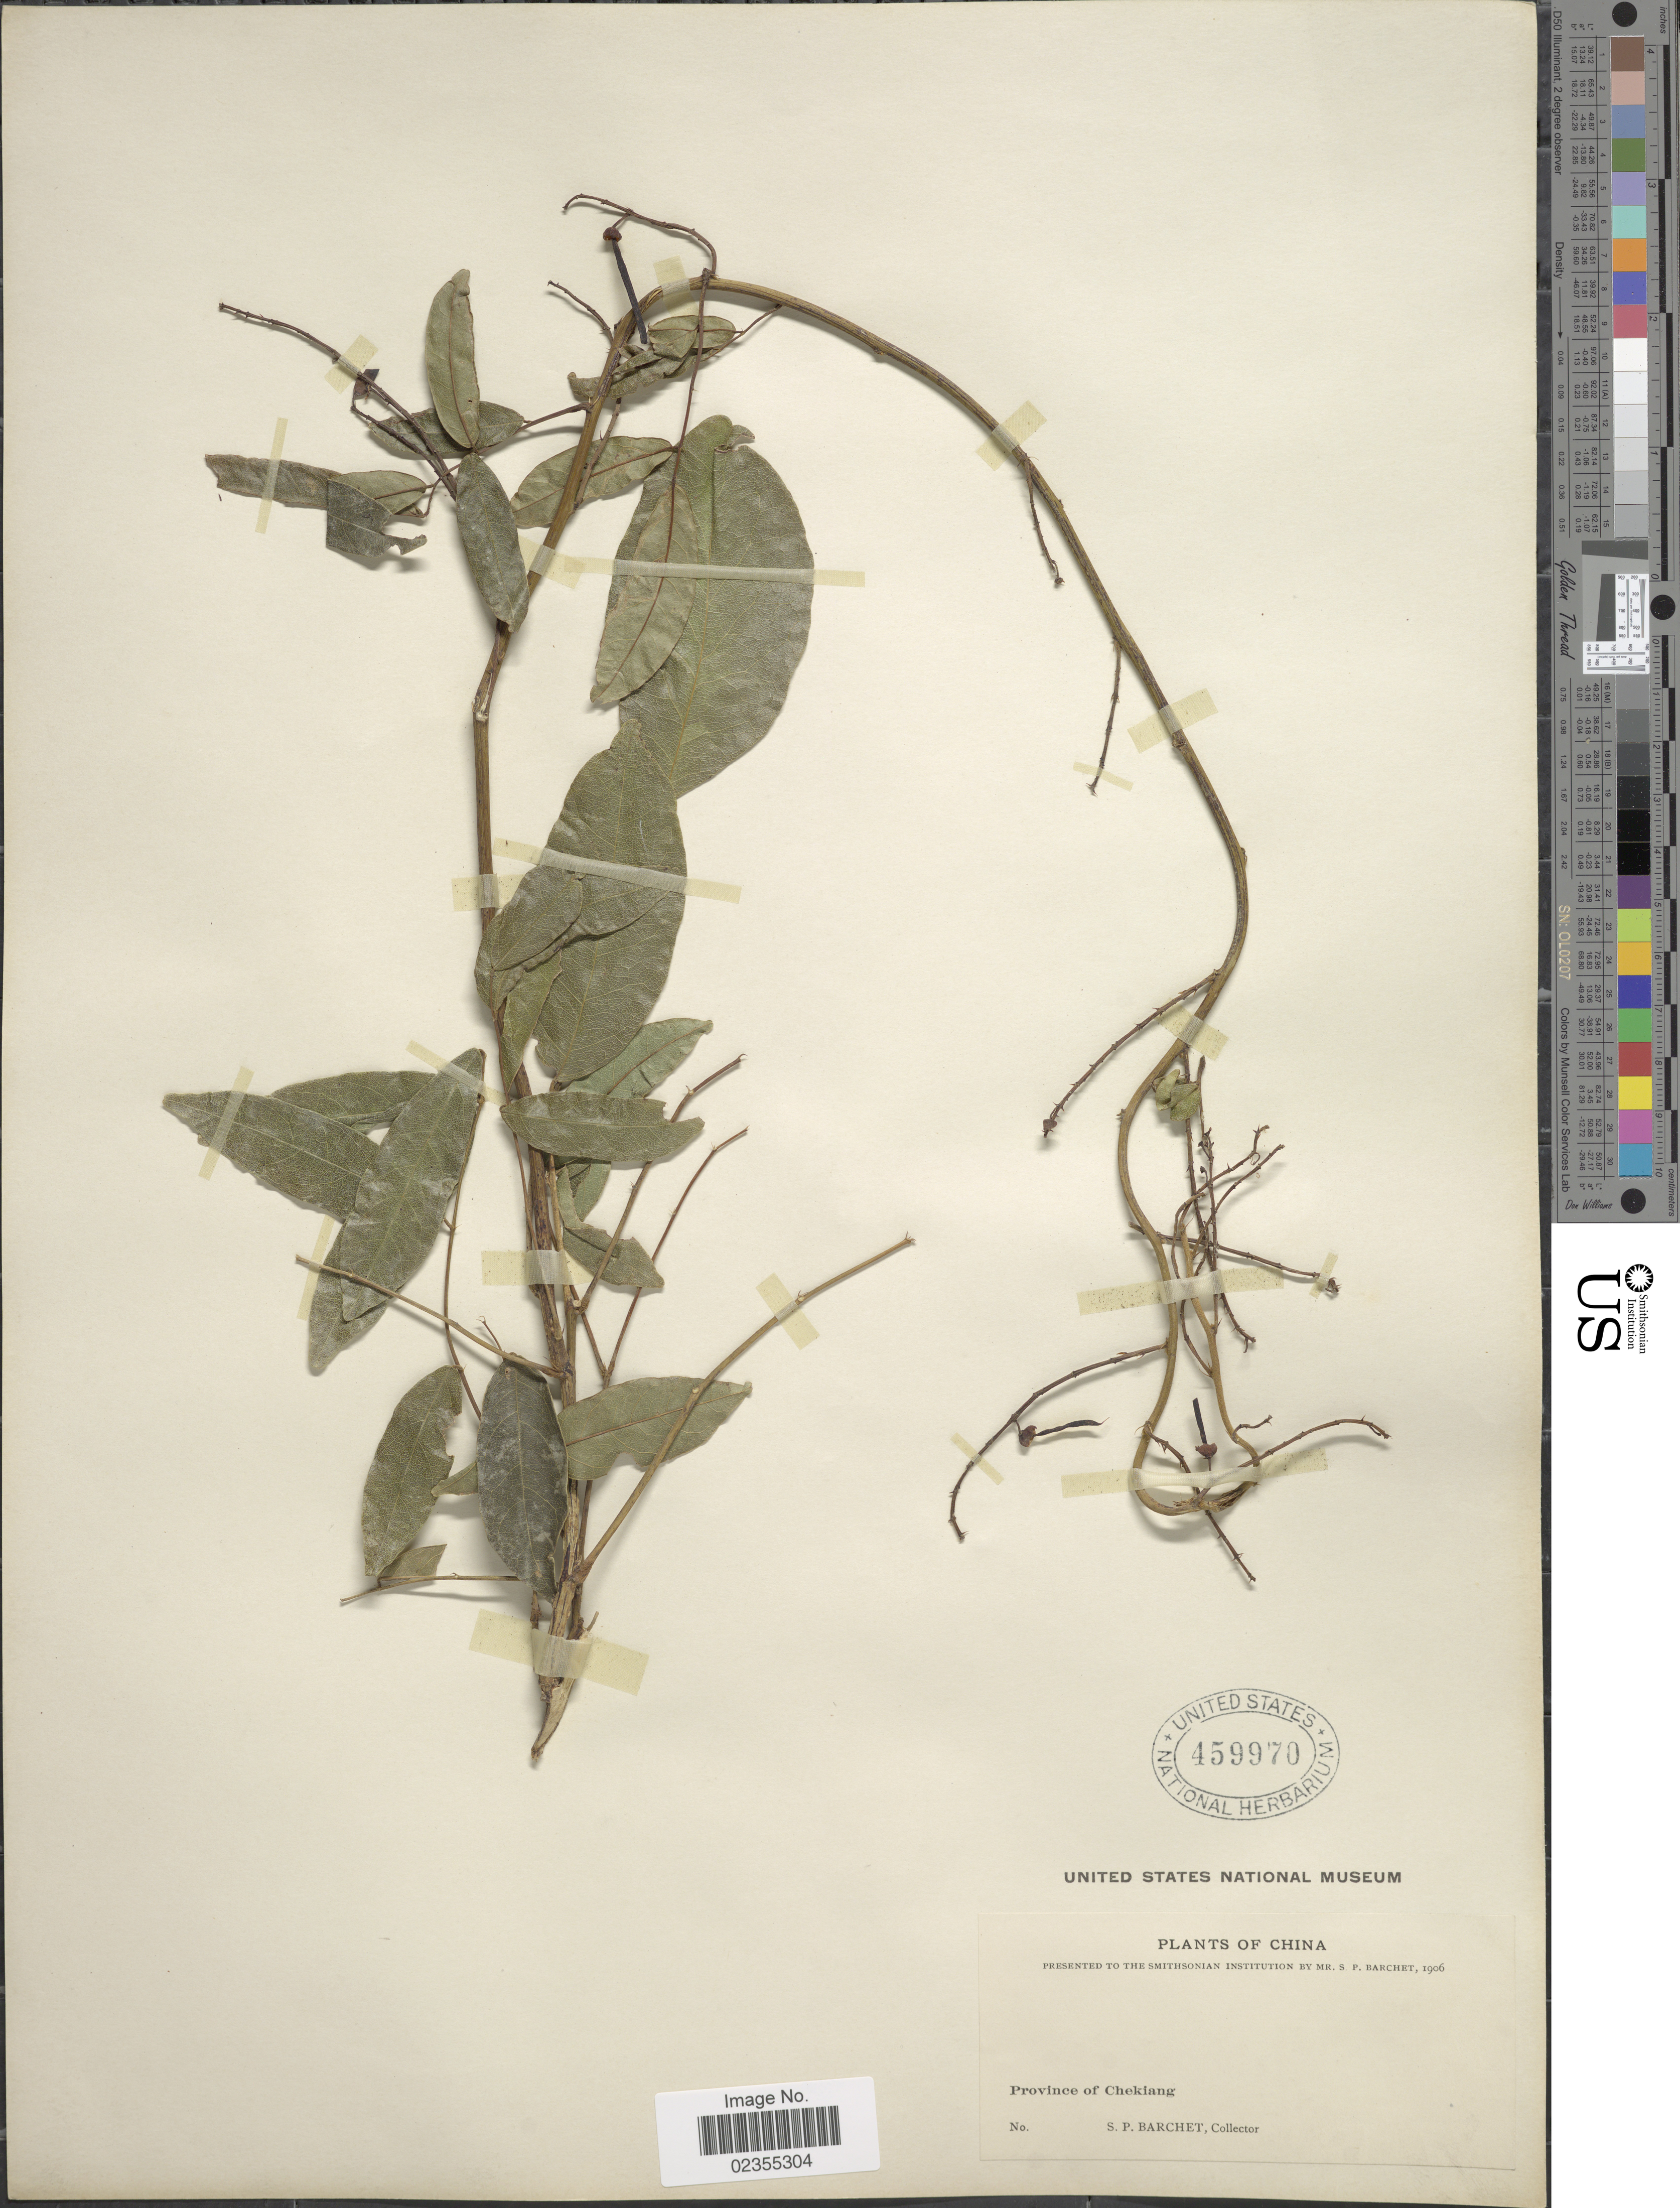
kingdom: Plantae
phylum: Tracheophyta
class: Magnoliopsida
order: Fabales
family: Fabaceae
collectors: S. P. Barchet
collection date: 1906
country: China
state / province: Zhejiang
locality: Province of Chekiang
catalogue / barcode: US 459970